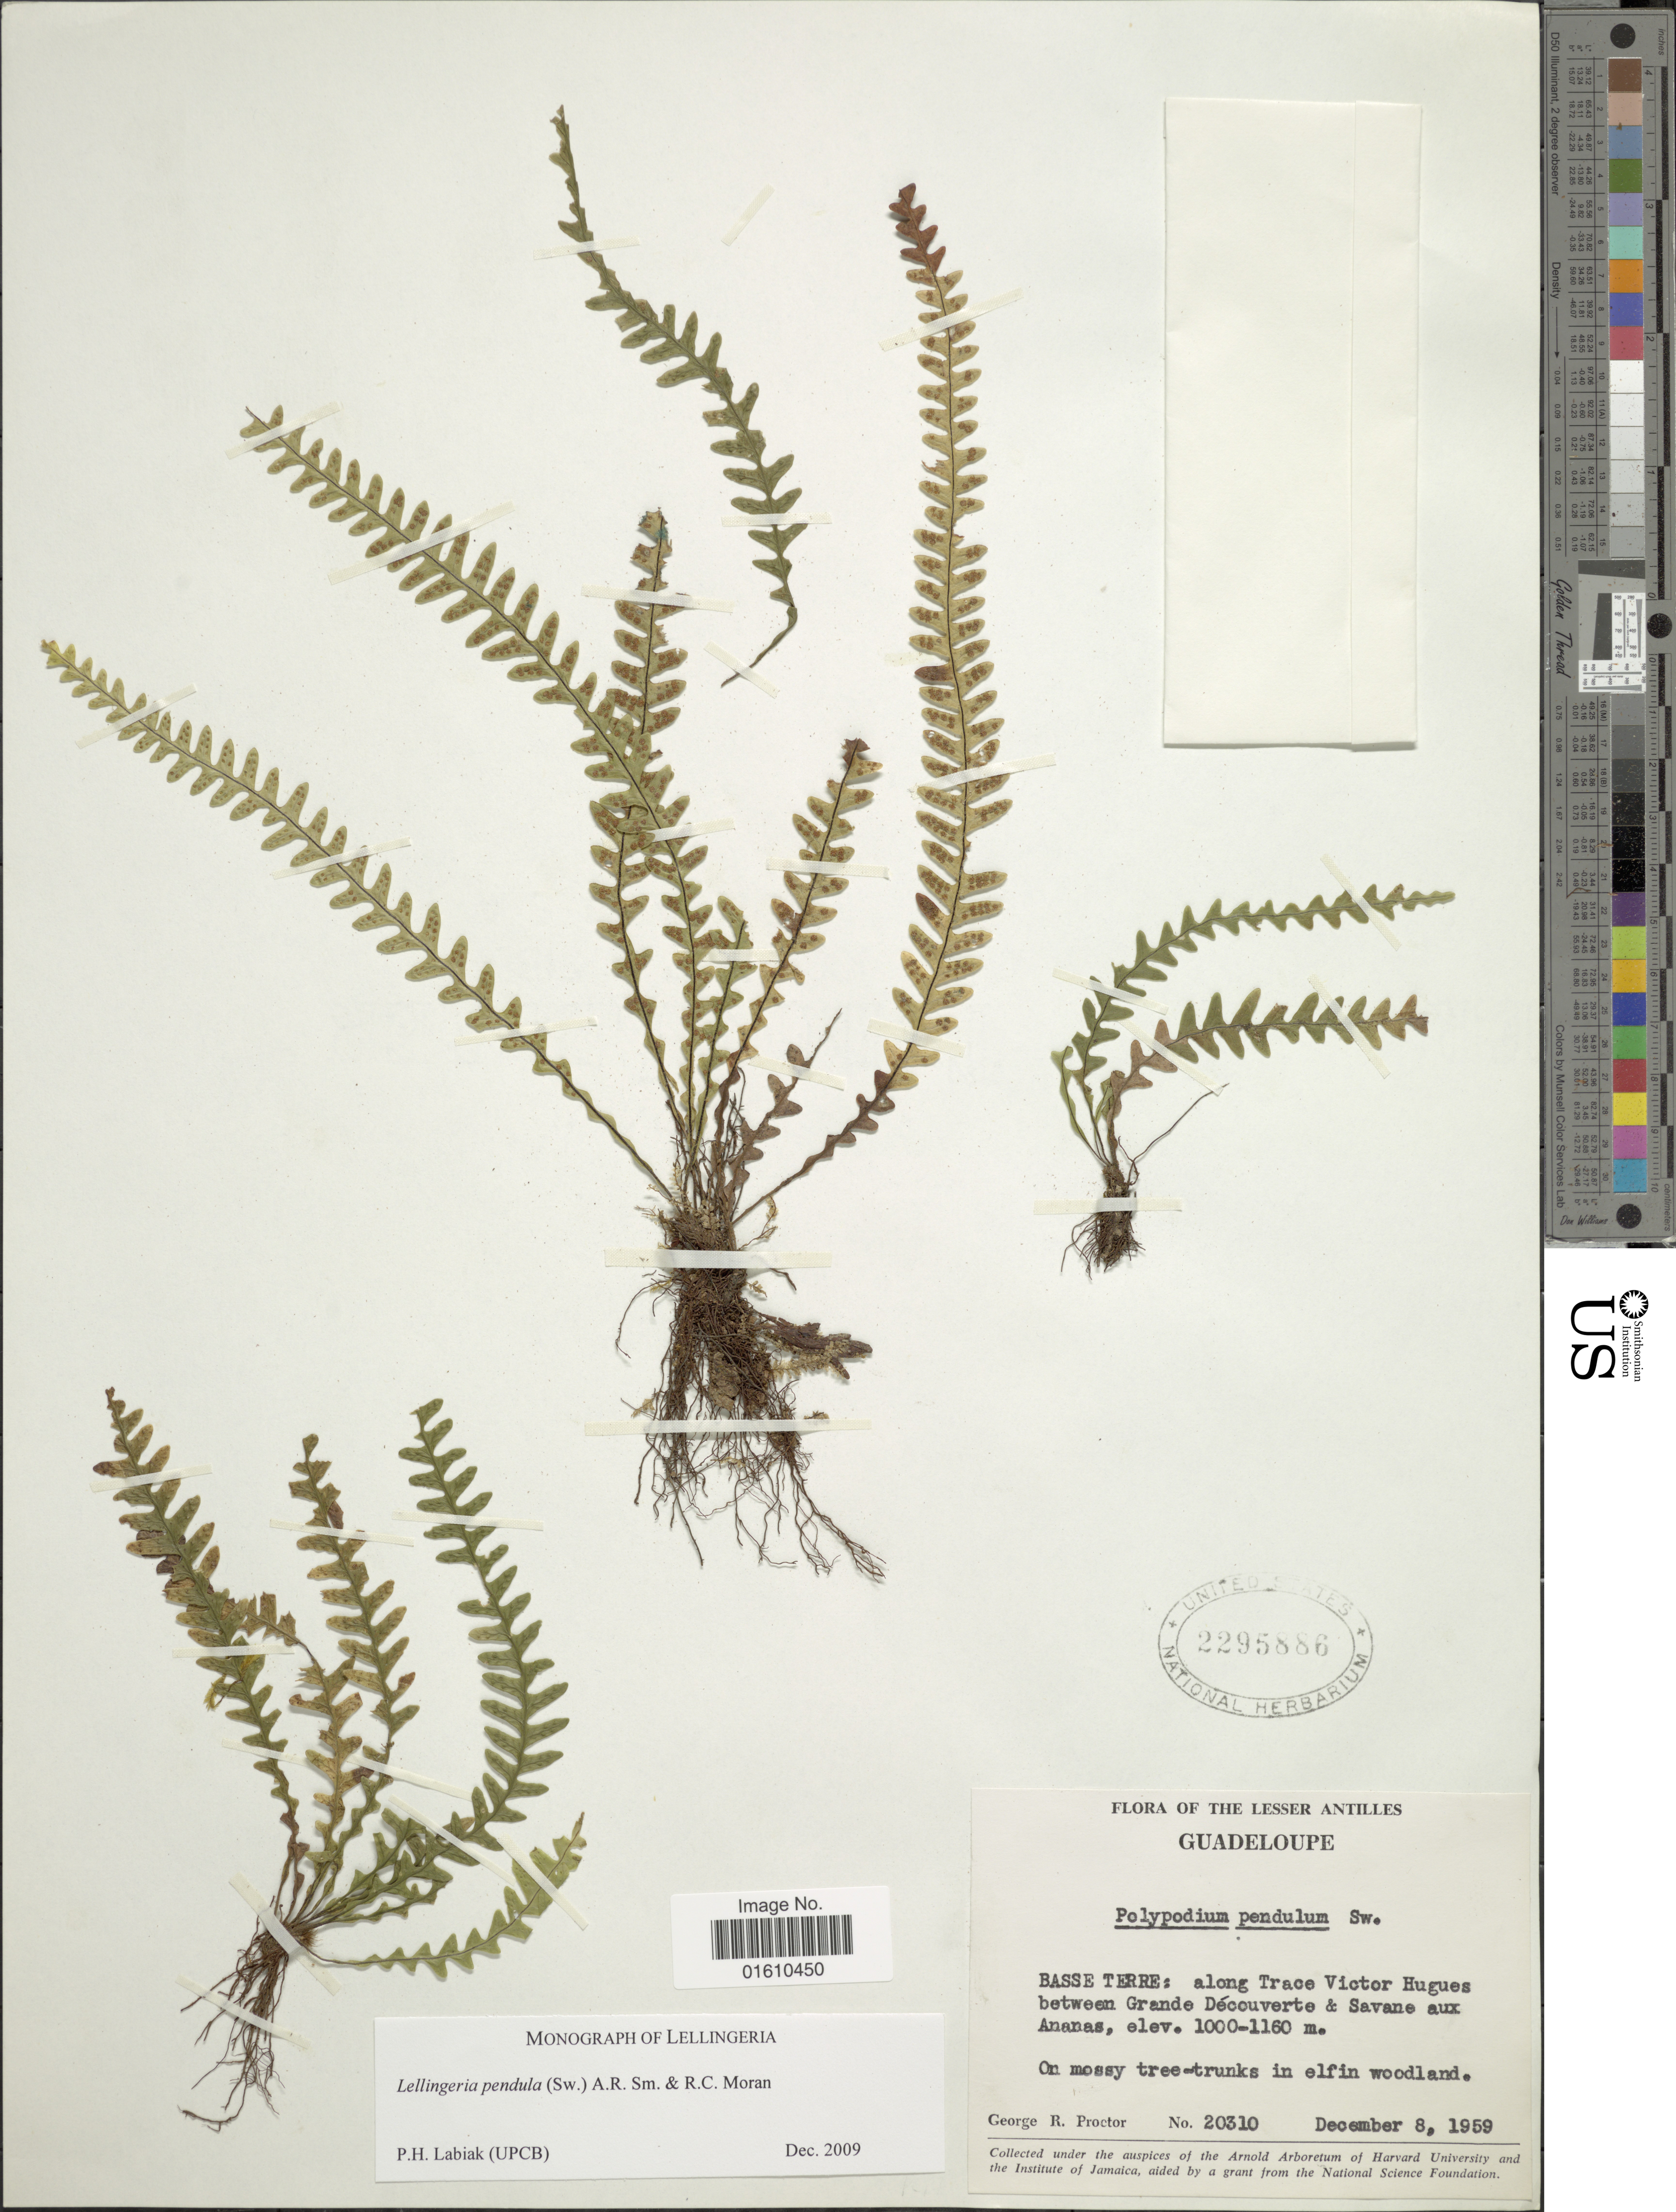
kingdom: Plantae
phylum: Tracheophyta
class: Polypodiopsida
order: Polypodiales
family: Polypodiaceae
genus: Lellingeria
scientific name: Lellingeria pendula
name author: (Sw.) A.R. Sm. & R.C. Moran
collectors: G. R. Proctor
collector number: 20310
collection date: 1959-12-08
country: Guadeloupe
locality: The Lesser Antilles, Basse Terre: along Trace Victor Hugues between Grande Découverte & Savane aux Ananas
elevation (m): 1000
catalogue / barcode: US 2295886